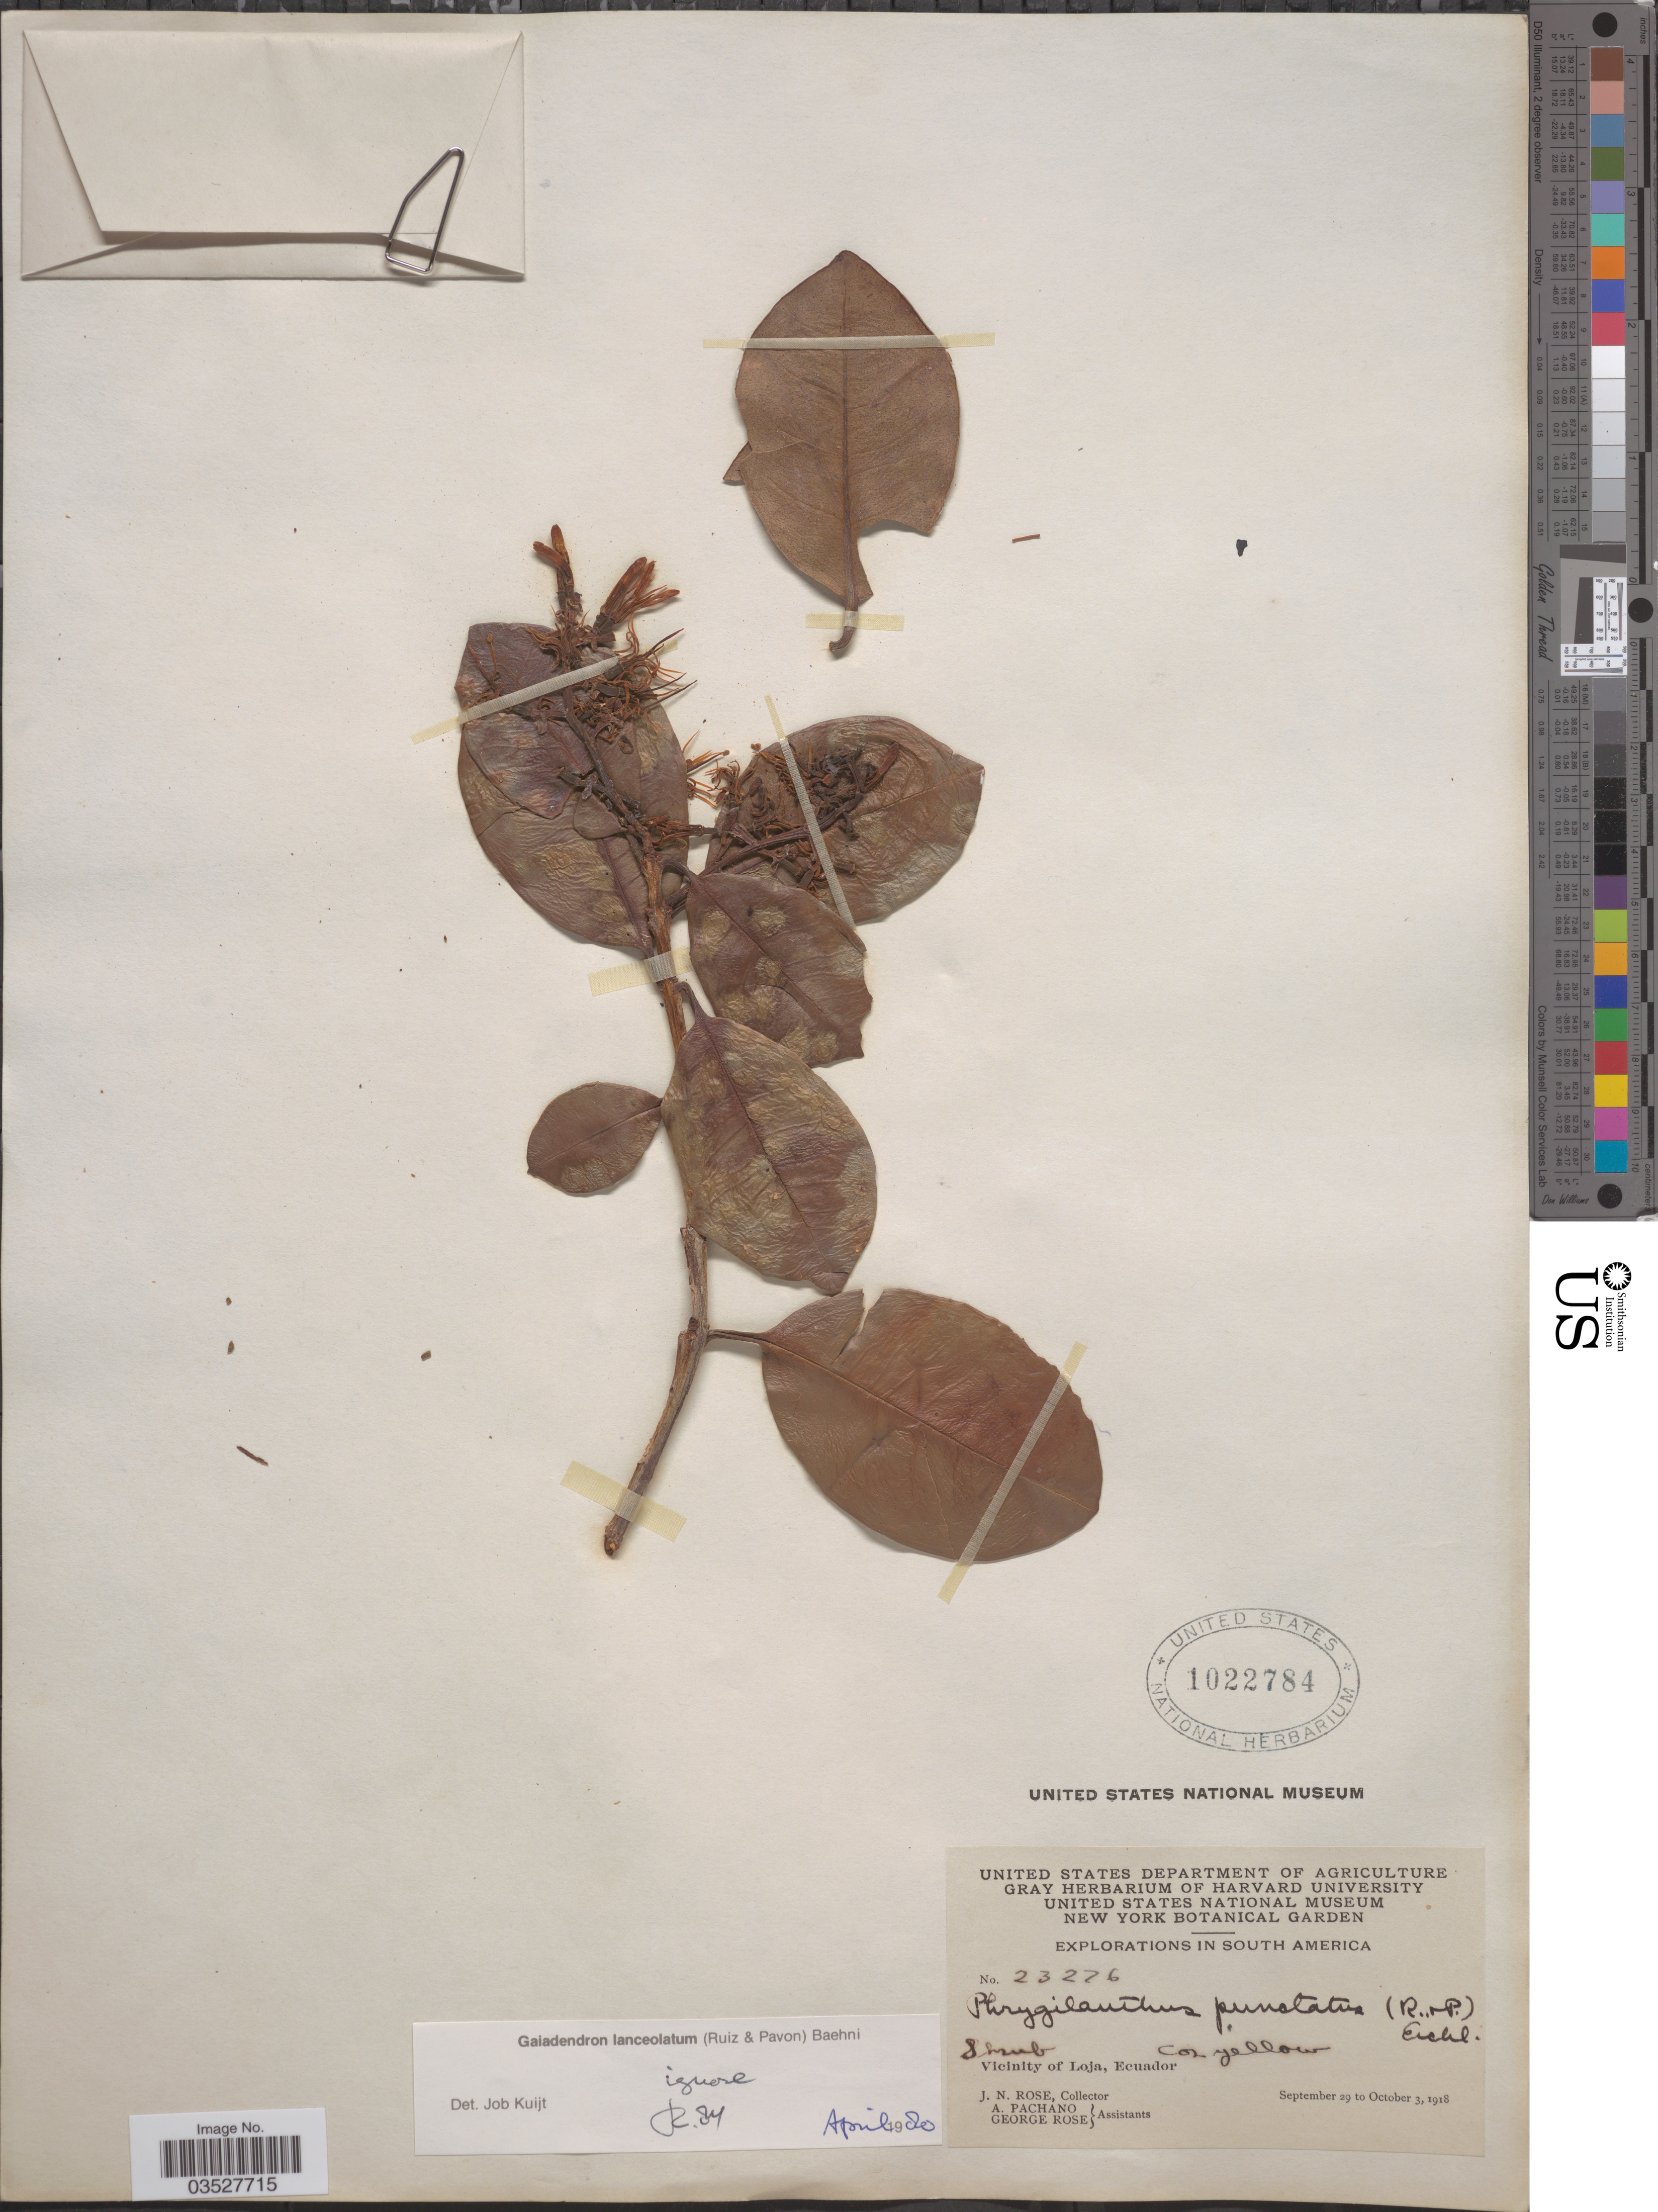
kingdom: Plantae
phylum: Tracheophyta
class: Magnoliopsida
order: Santalales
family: Loranthaceae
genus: Gaiadendron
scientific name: Gaiadendron punctatum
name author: (Ruiz & Pav.) G. Don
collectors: J. N. Rose, A. Pachano & G. Rose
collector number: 23276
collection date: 1918-09-29/1918-10-03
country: Ecuador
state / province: Loja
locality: Vicinity of Loja.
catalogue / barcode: US 1022784